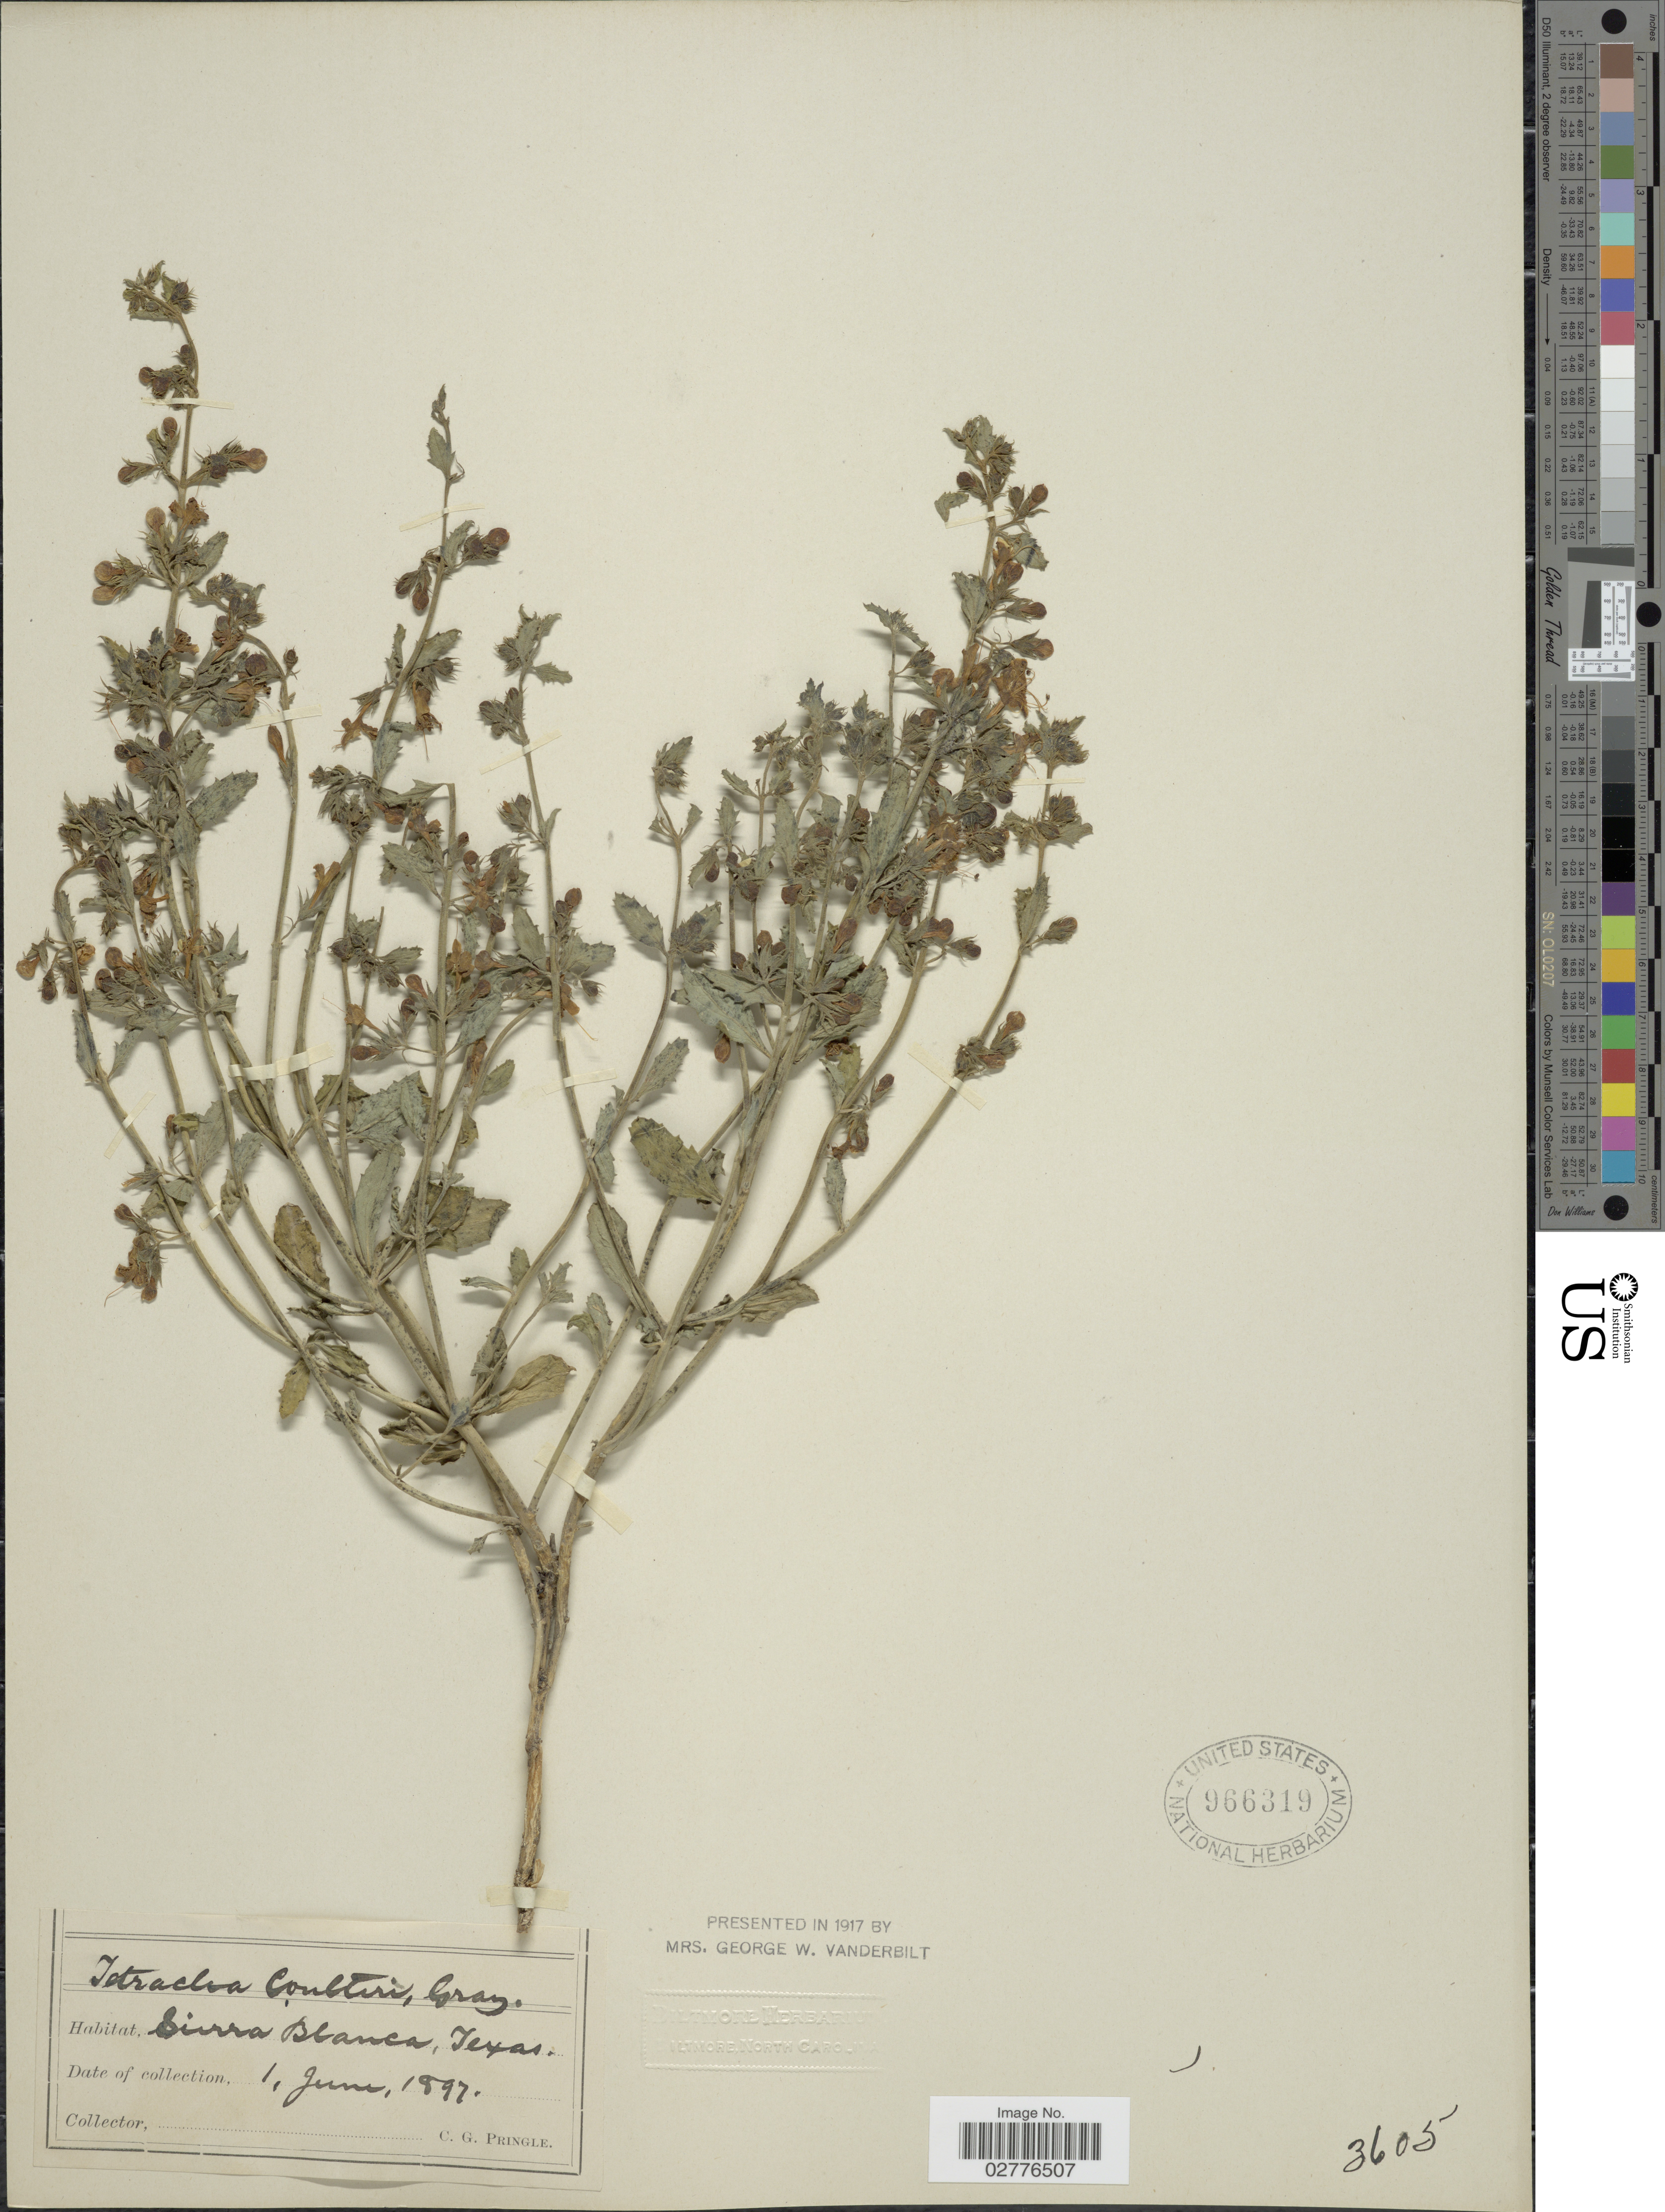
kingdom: Plantae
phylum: Tracheophyta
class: Magnoliopsida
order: Lamiales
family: Lamiaceae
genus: Tetraclea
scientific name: Tetraclea coulteri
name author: A. Gray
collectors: C. G. Pringle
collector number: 3605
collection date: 1897-06-01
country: United States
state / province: Texas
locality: Sierra Blanca.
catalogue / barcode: US 966319